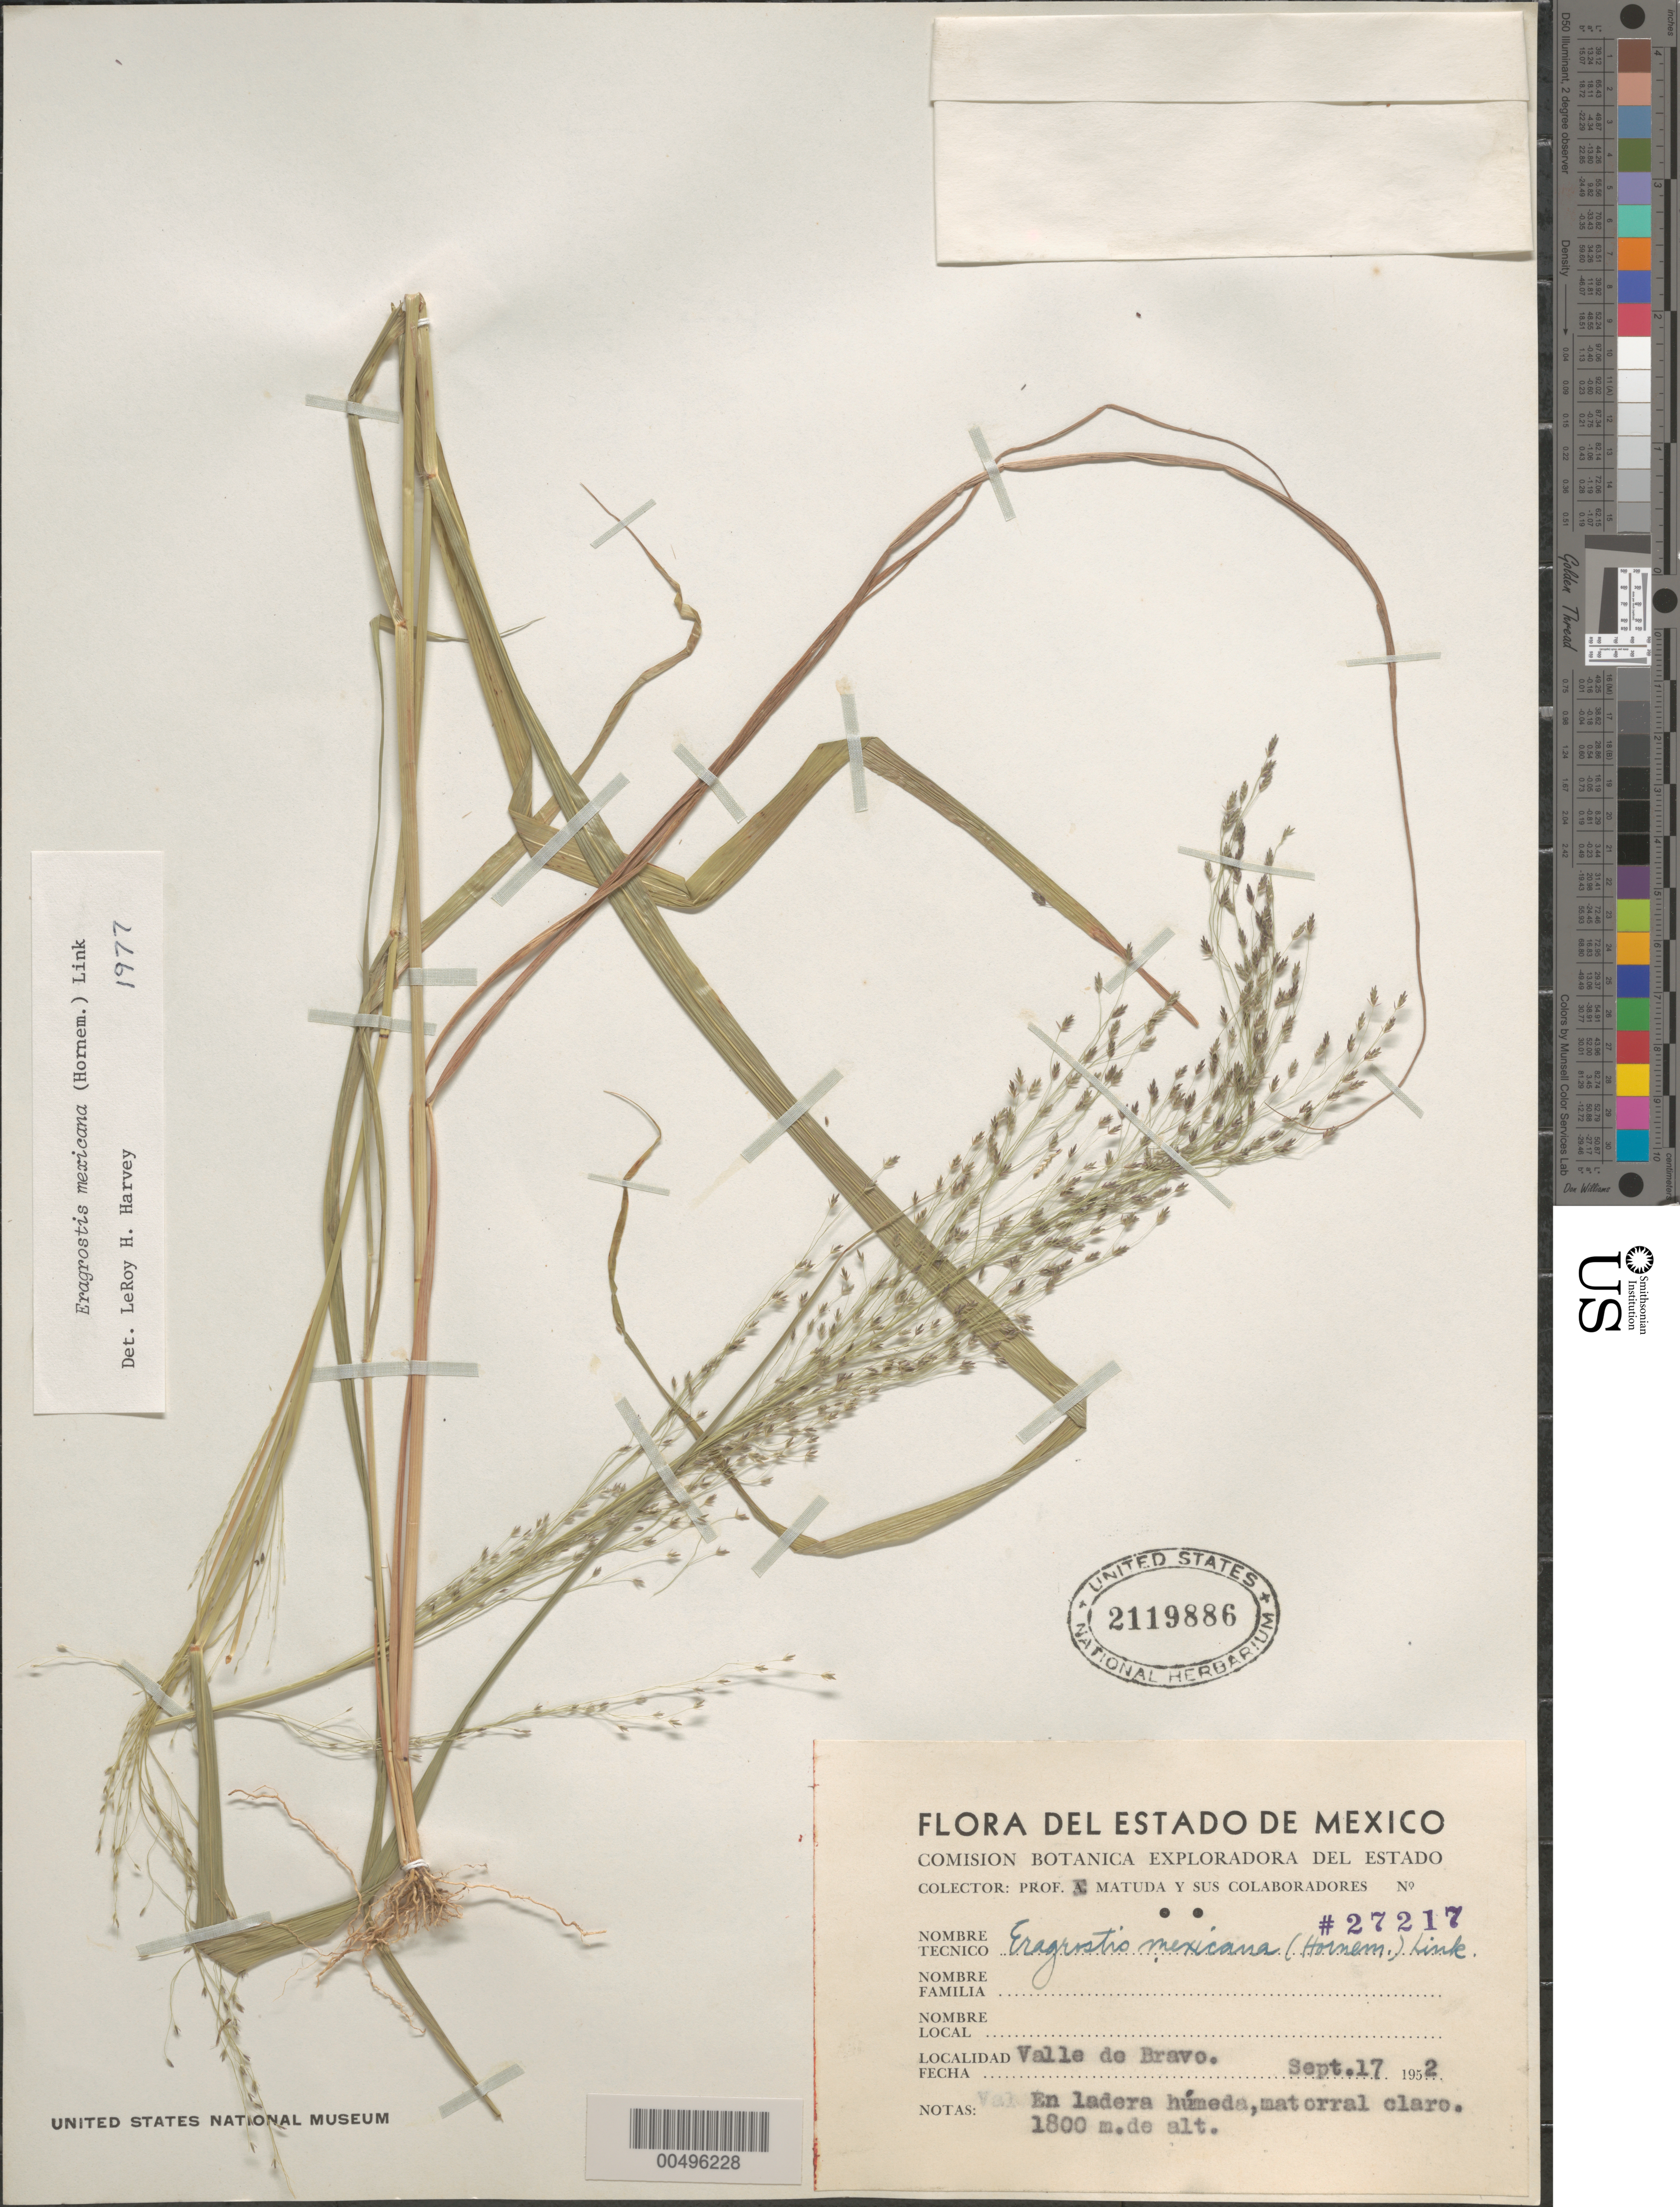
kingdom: Plantae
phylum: Tracheophyta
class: Liliopsida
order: Poales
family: Poaceae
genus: Eragrostis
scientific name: Eragrostis mexicana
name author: (Hornem.) Link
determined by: Harvey, L. H.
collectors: E. Matuda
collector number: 27217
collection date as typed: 17 Sep 1952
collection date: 1952-09-17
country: Mexico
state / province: México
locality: Valle de Bravo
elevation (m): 1800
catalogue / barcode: US 2119886